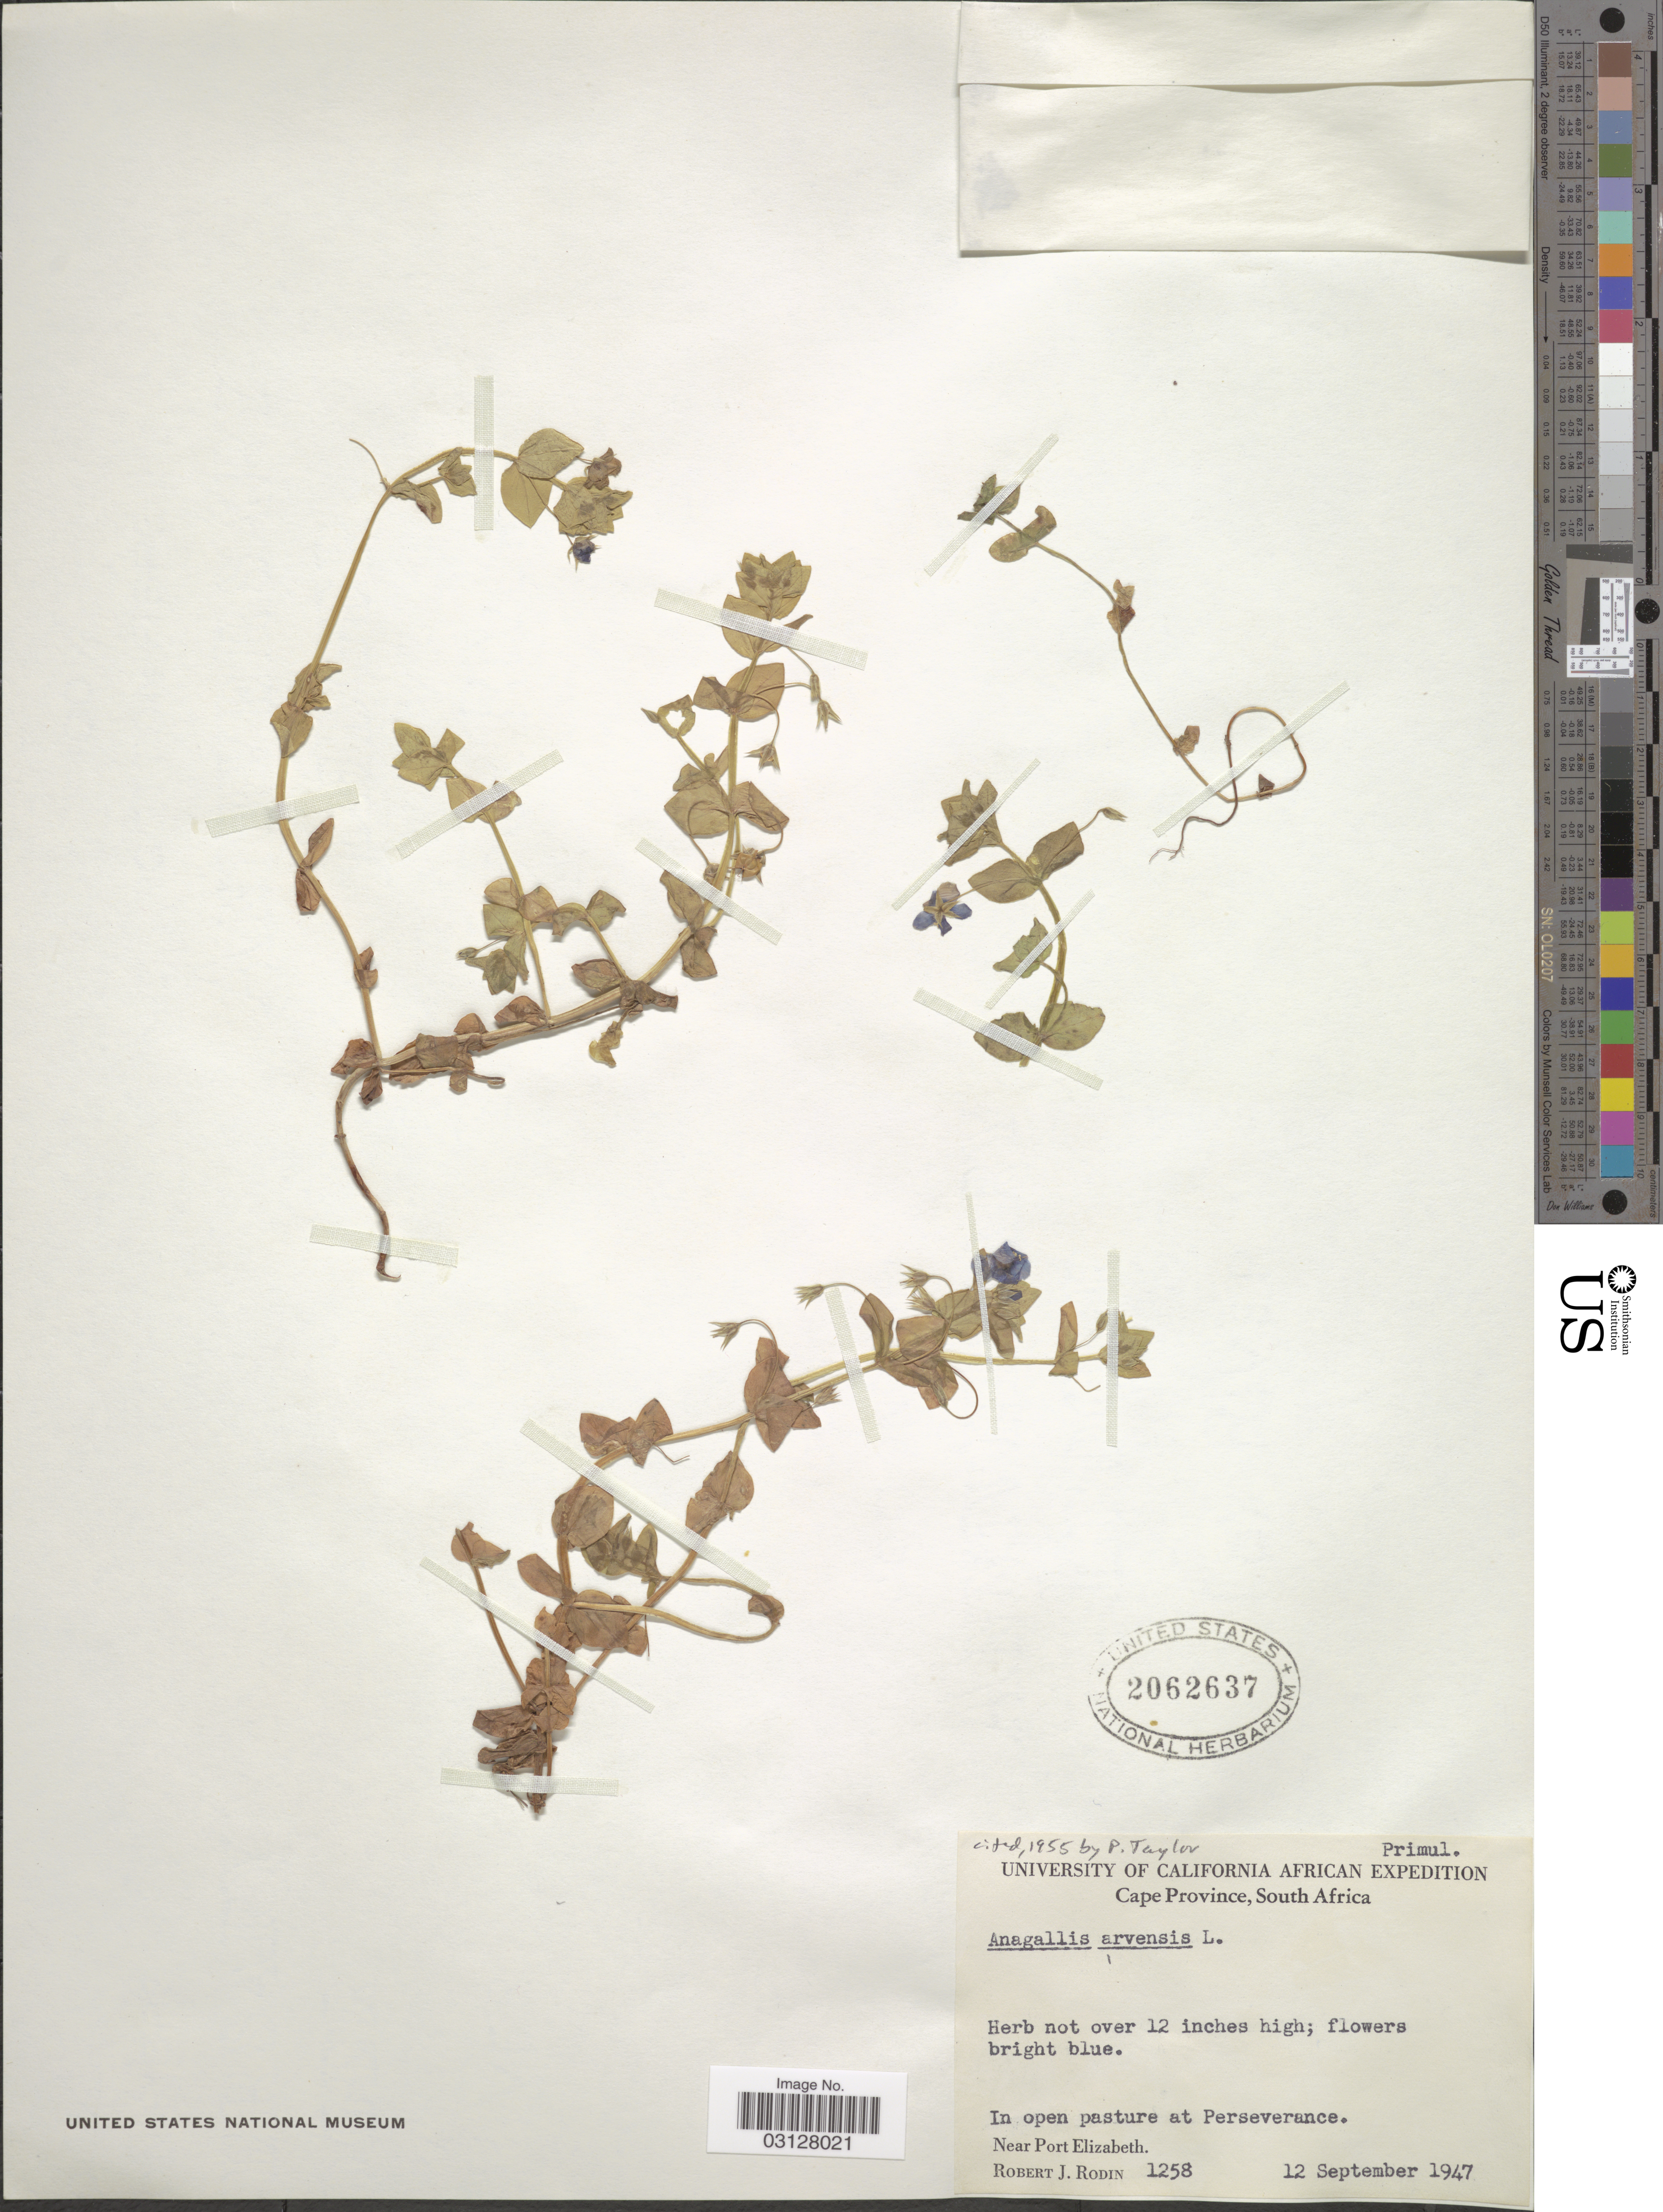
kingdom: Plantae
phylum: Tracheophyta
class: Magnoliopsida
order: Ericales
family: Primulaceae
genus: Anagallis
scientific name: Anagallis arvensis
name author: L.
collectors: R. J. Rodin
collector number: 1258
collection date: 1947-09-12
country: South Africa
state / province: Eastern Cape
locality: In open pasture at Perseverance. Near Port Elizabeth.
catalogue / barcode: US 2062637